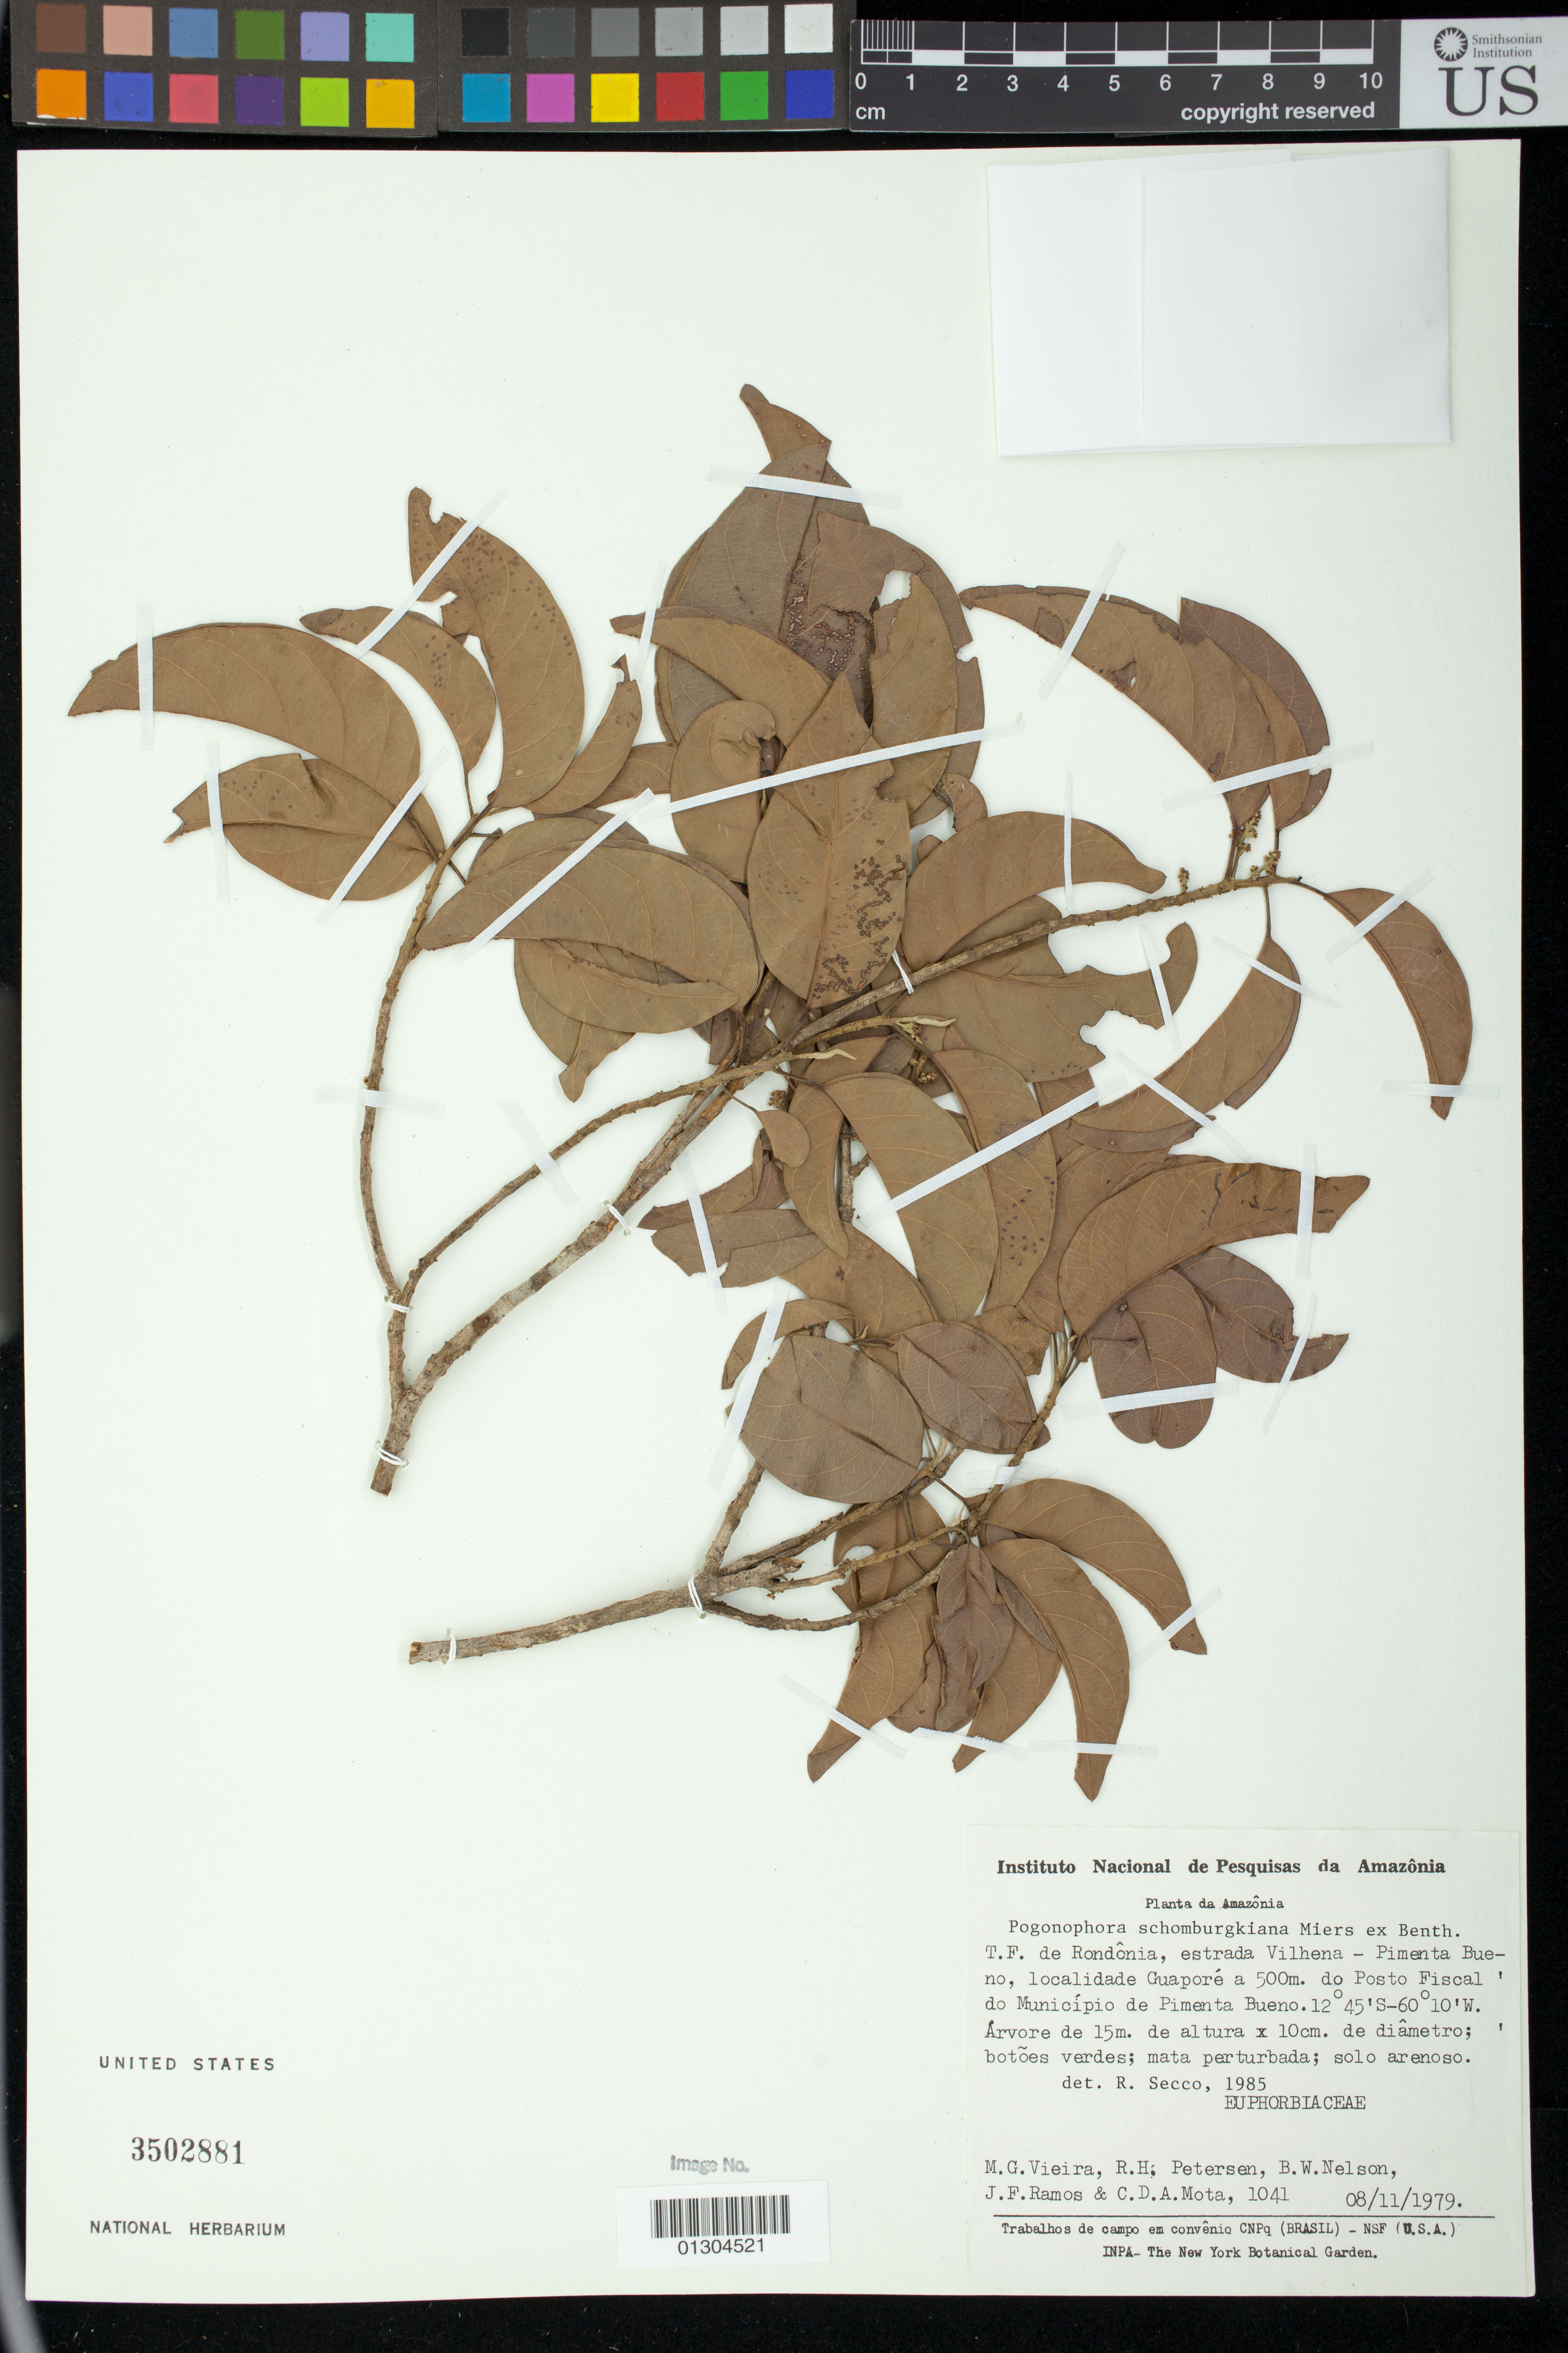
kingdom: Plantae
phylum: Tracheophyta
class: Magnoliopsida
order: Malpighiales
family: Peraceae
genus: Pogonophora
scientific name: Pogonophora schomburgkiana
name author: Miers ex Benth.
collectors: M. G. Vieira, R. H. Petersen, B. W. Nelson, J. F. Ramos & C. D. A. Mota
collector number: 1041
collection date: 1979-11-08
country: Brazil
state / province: Rondônia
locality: Guapore a 500m. do Posto Fiscal do Municipio de Pimenta Bueneo.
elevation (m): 15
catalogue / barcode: US 3502881